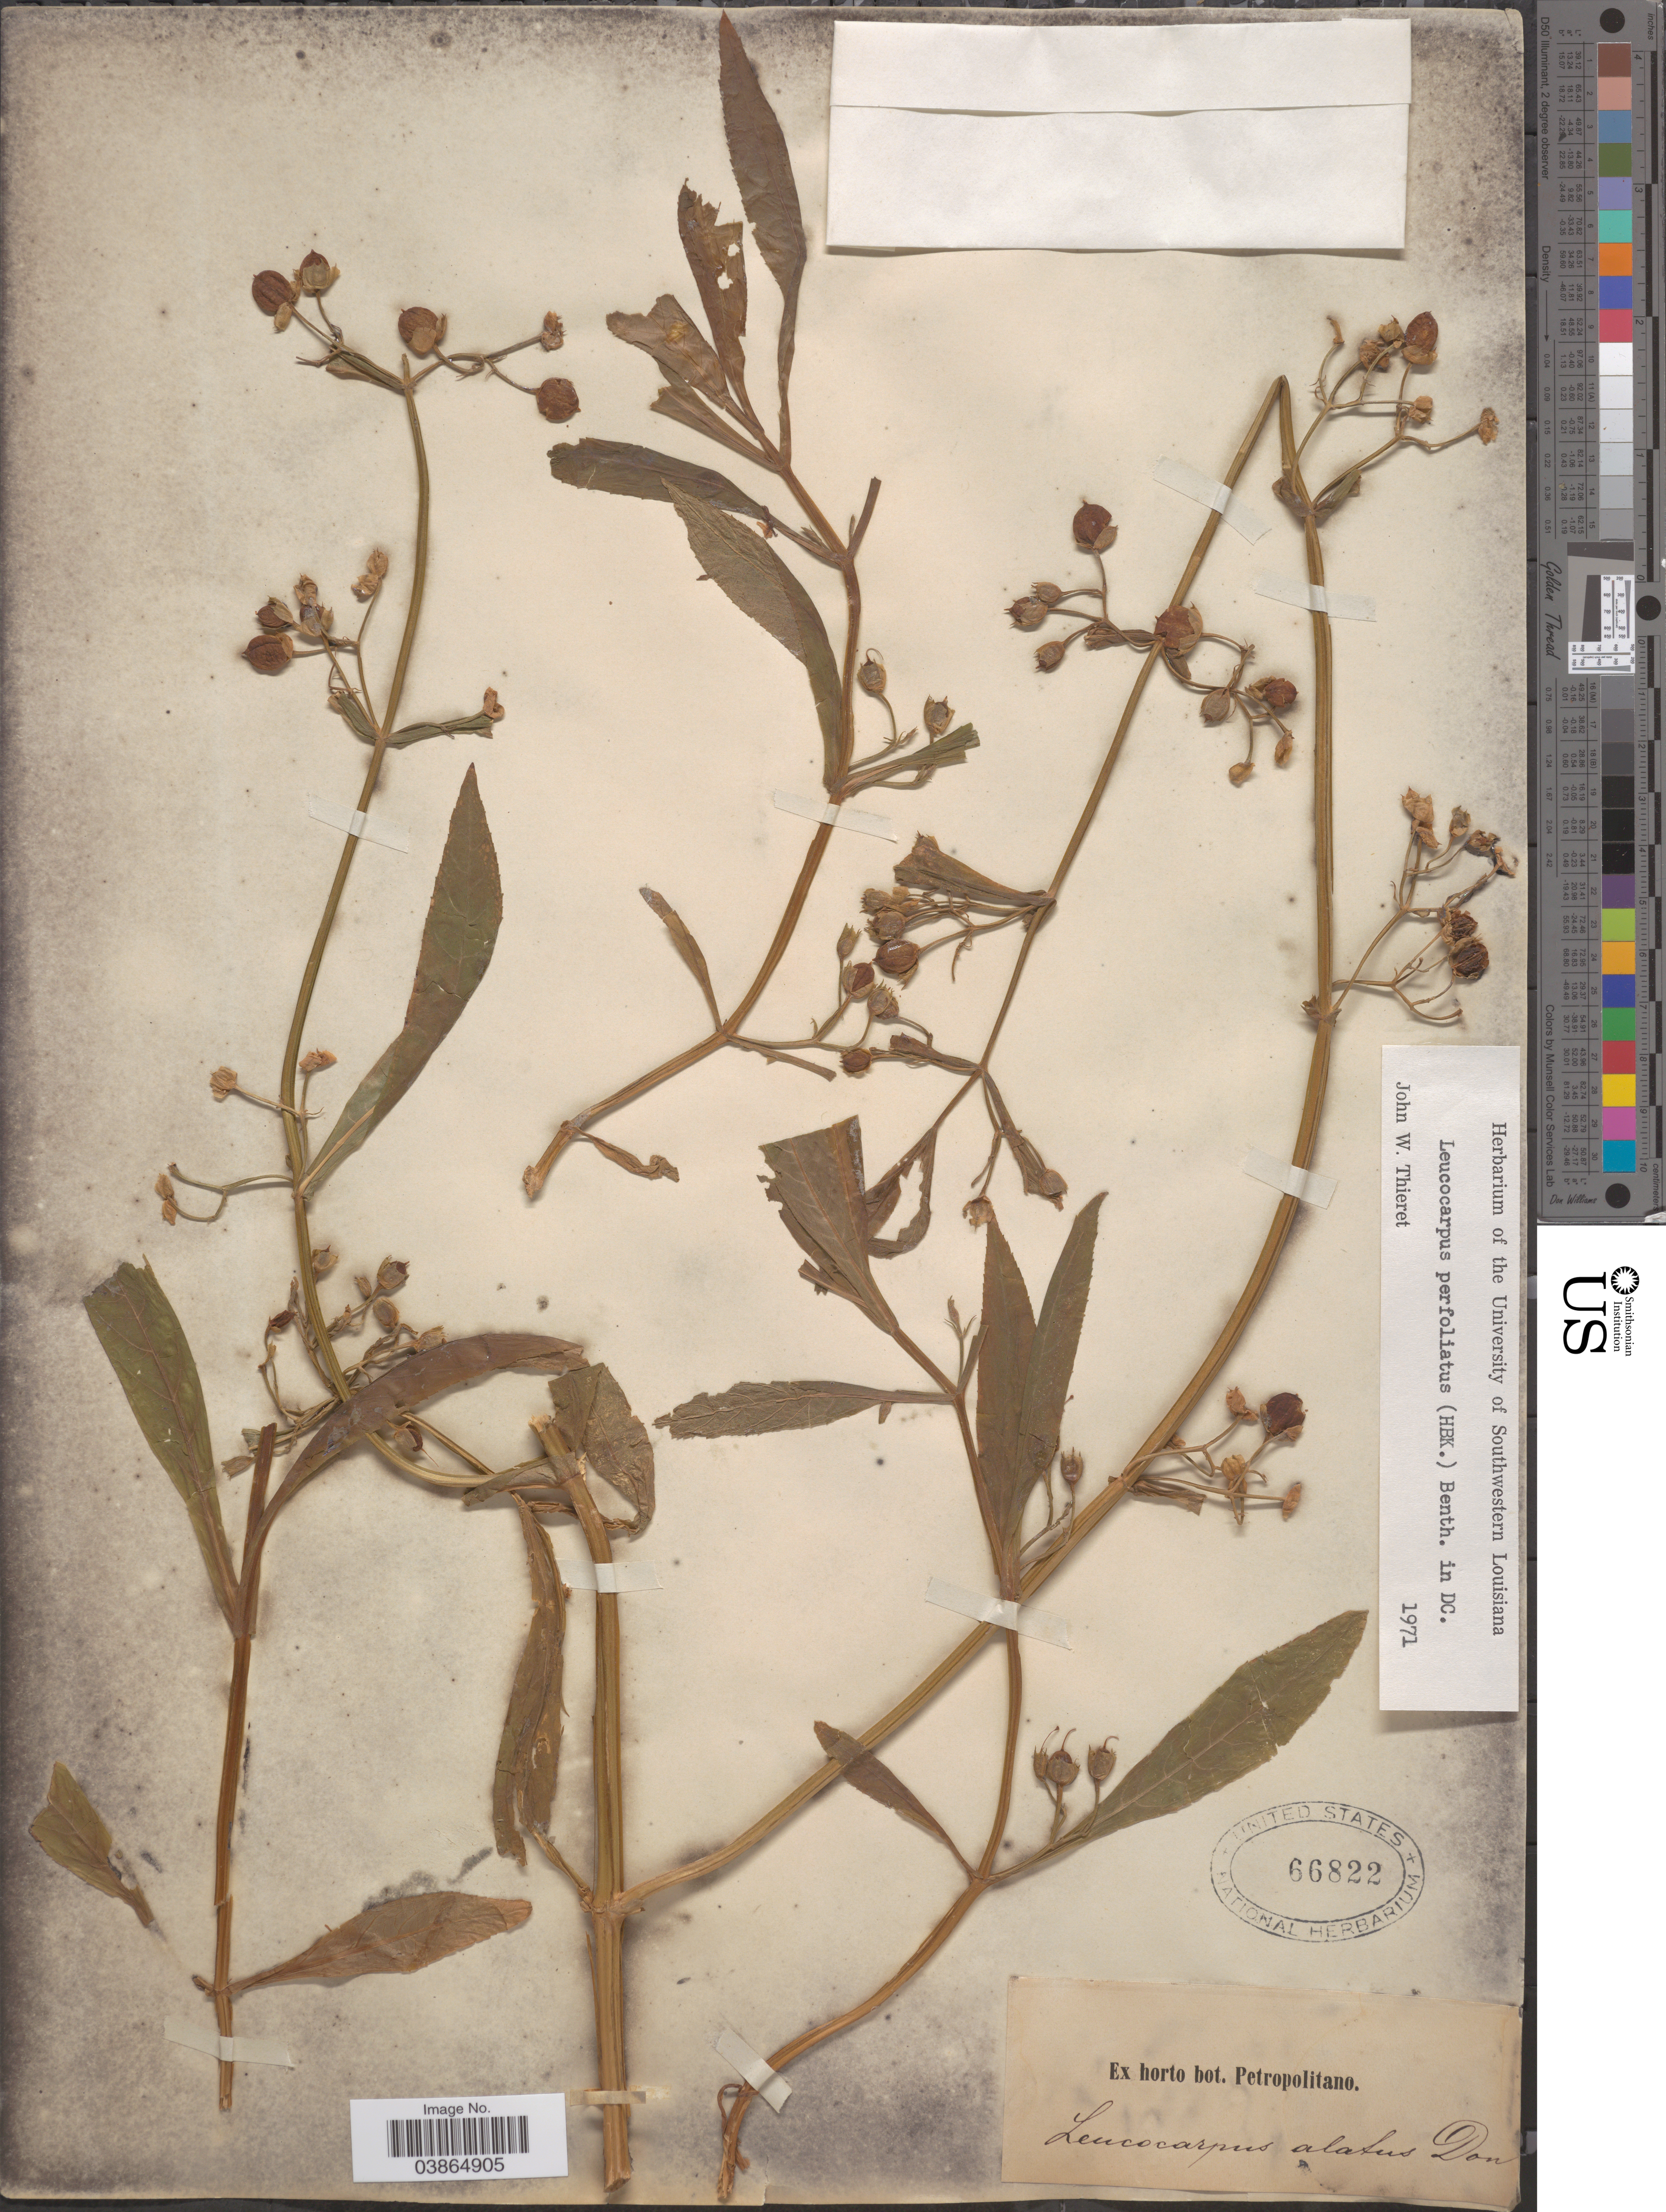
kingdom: Plantae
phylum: Tracheophyta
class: Magnoliopsida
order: Lamiales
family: Phrymaceae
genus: Leucocarpus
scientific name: Leucocarpus perfoliatus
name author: (Kunth) Benth.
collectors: ex Horto Bot. Petropolitano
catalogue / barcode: US 66822